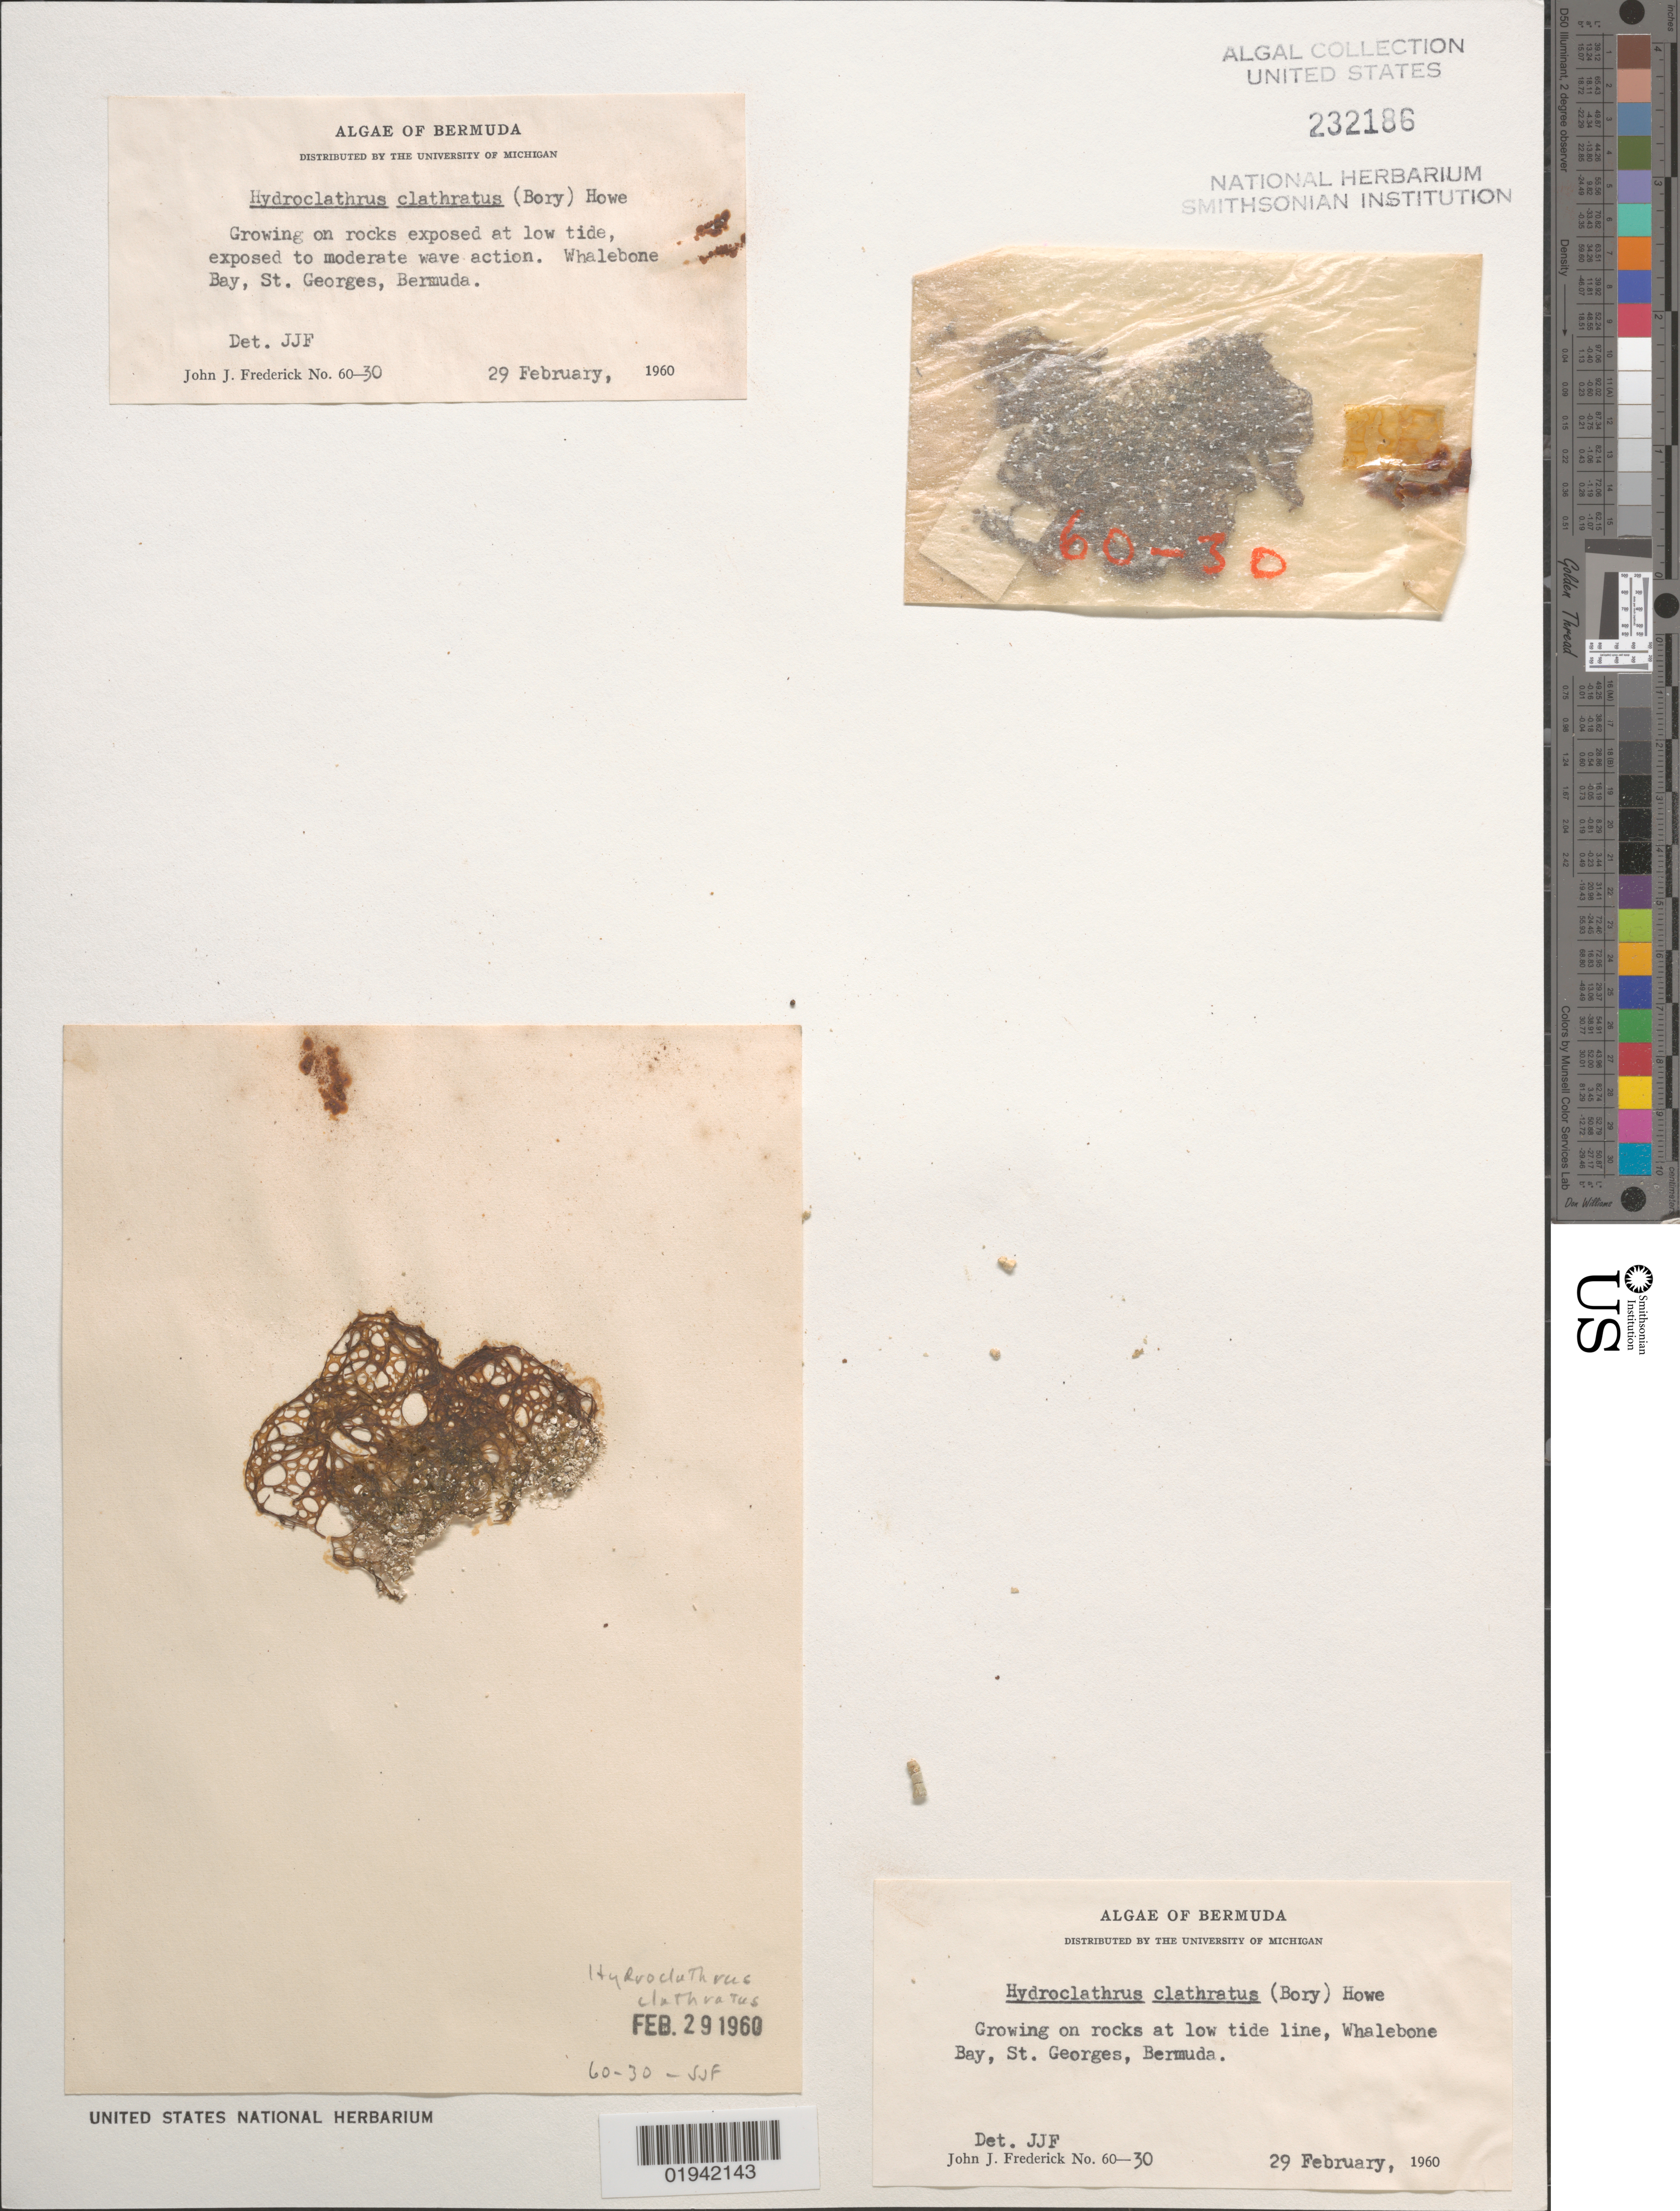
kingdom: Chromista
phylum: Ochrophyta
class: Phaeophyceae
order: Scytosiphonales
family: Scytosiphonaceae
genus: Hydroclathrus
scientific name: Hydroclathrus clathratus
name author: (C. Agardh) M. Howe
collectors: J. Frederick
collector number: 60-30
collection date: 1960-02-29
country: Bermuda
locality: Whalebone Bay, St. Georges.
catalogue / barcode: US 232186